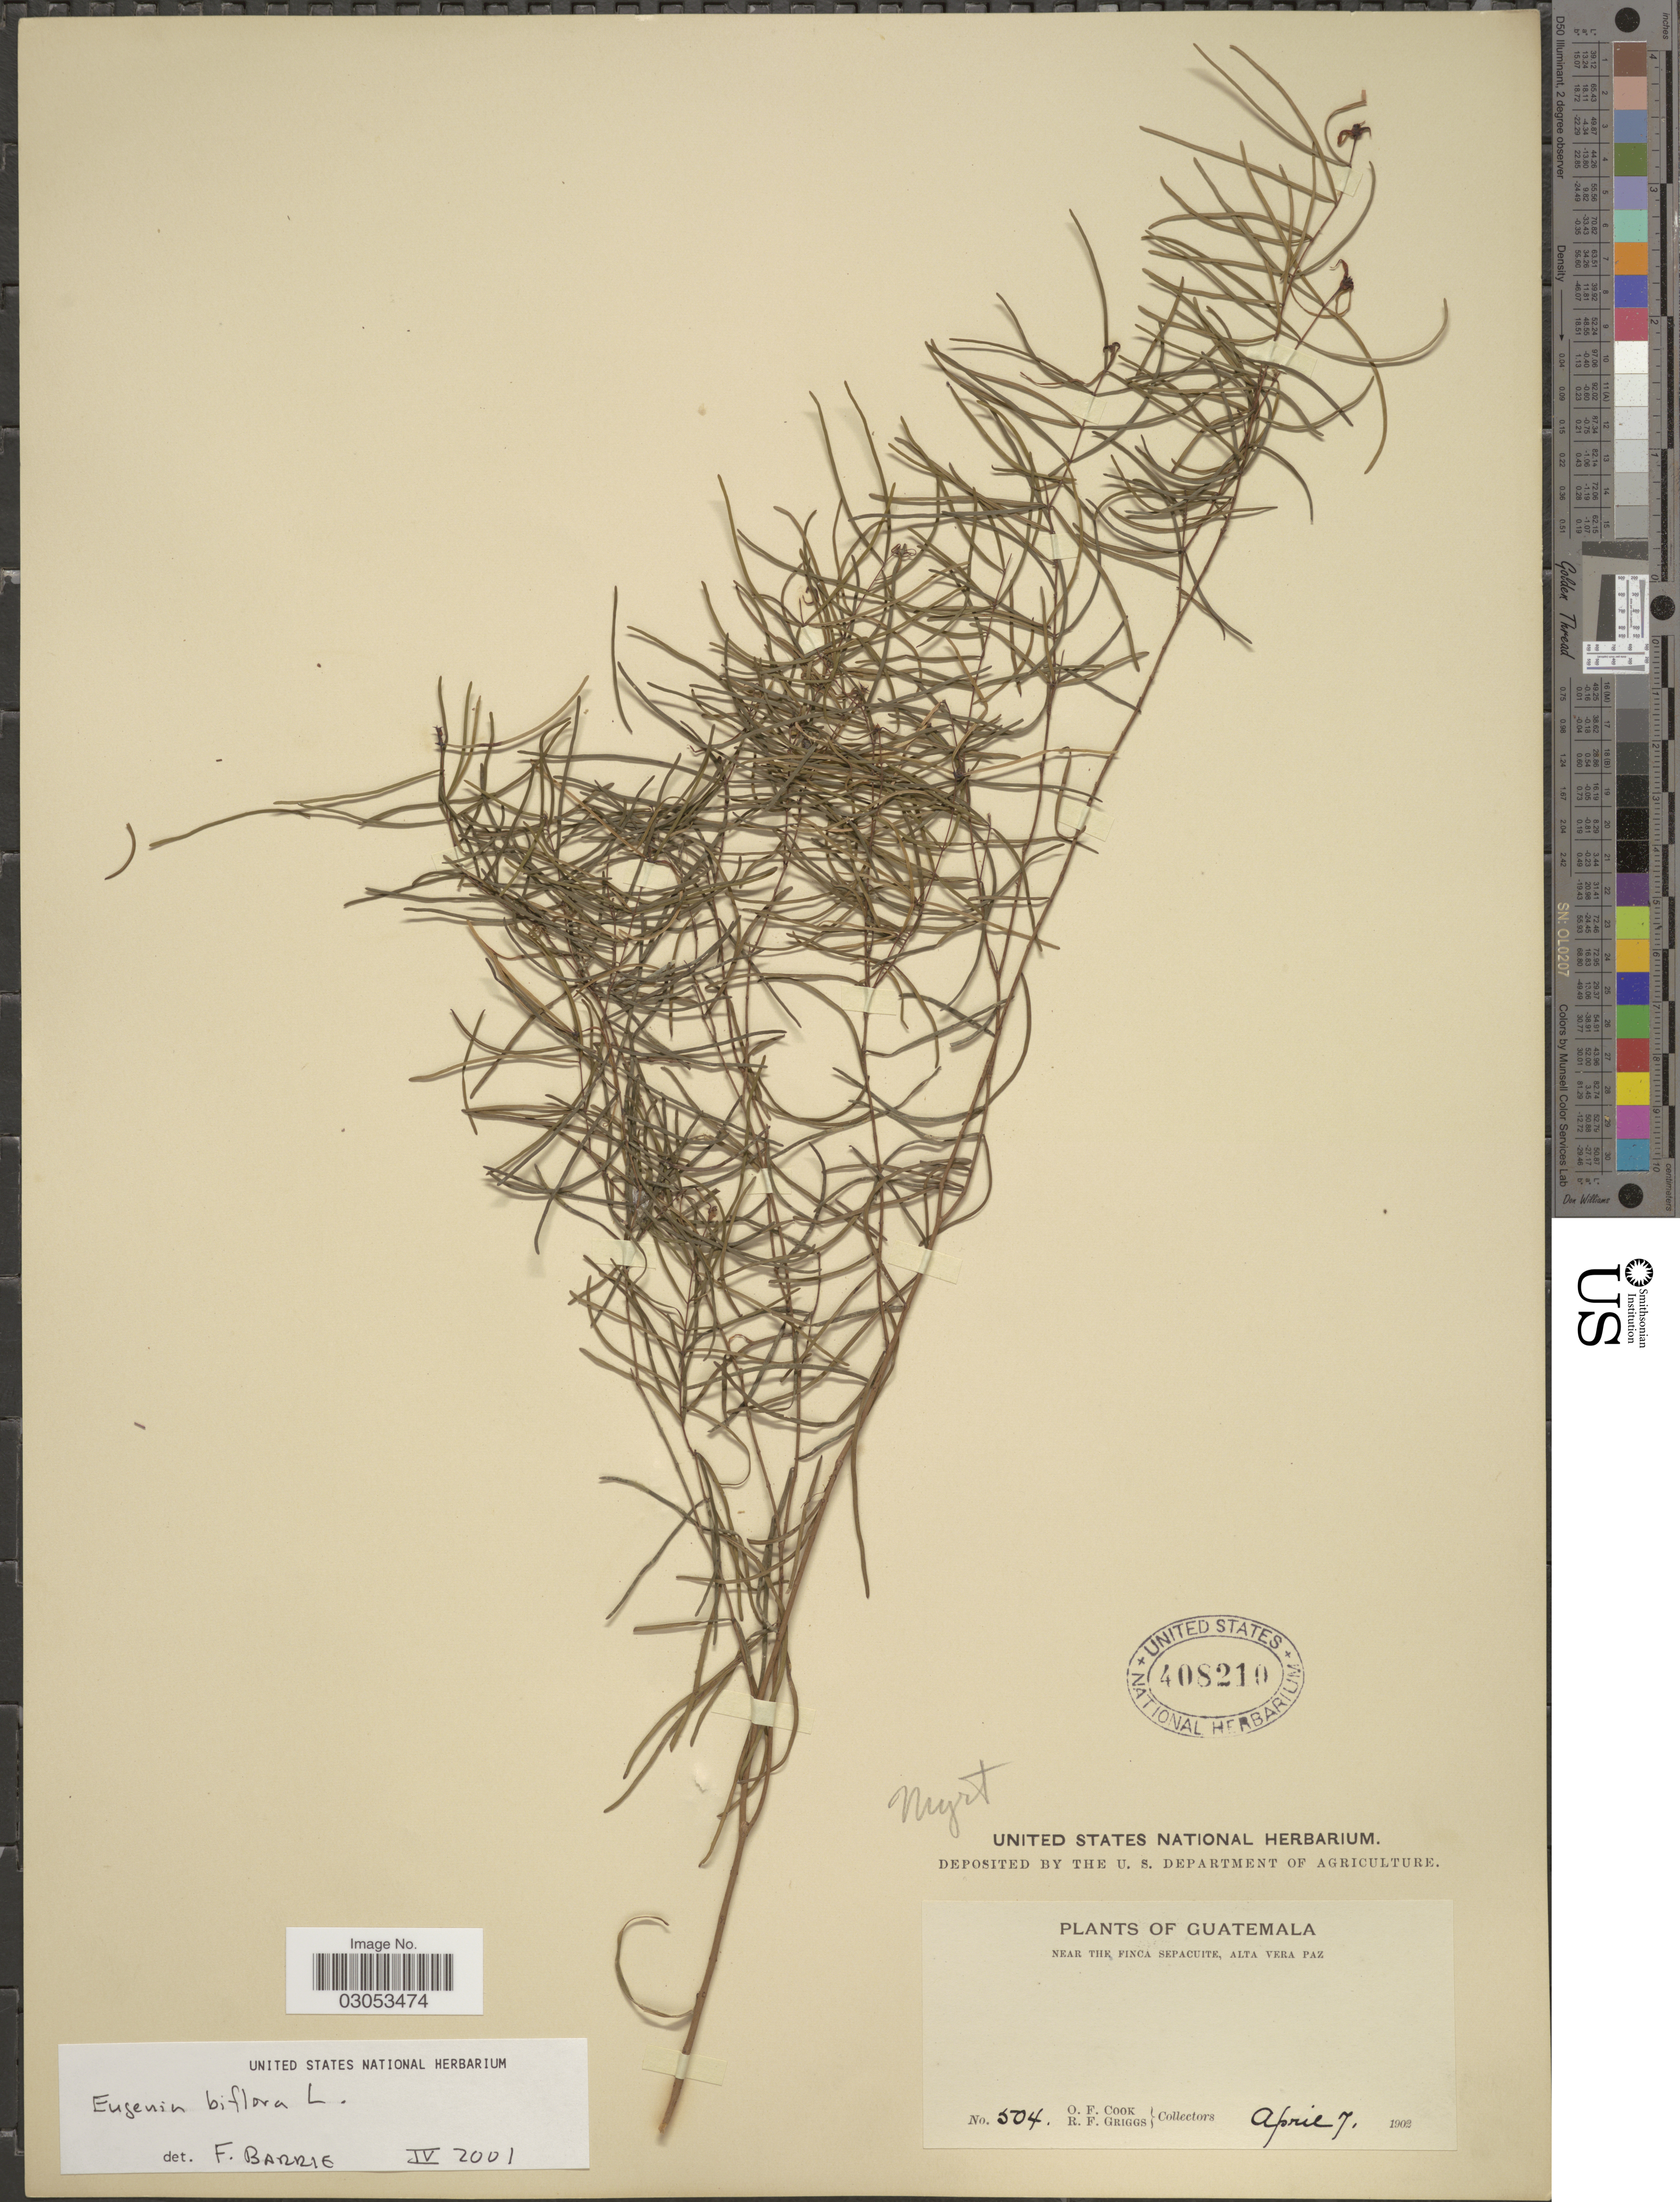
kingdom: Plantae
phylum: Tracheophyta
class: Magnoliopsida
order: Myrtales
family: Myrtaceae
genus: Eugenia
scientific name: Eugenia biflora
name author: (L.) DC.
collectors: O. F. Cook & R. F. Griggs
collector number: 504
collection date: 1902-04-07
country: Guatemala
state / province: Alta Verapaz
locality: Near the Finca Sepacuite, Alta Vera Paz.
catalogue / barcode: US 408210